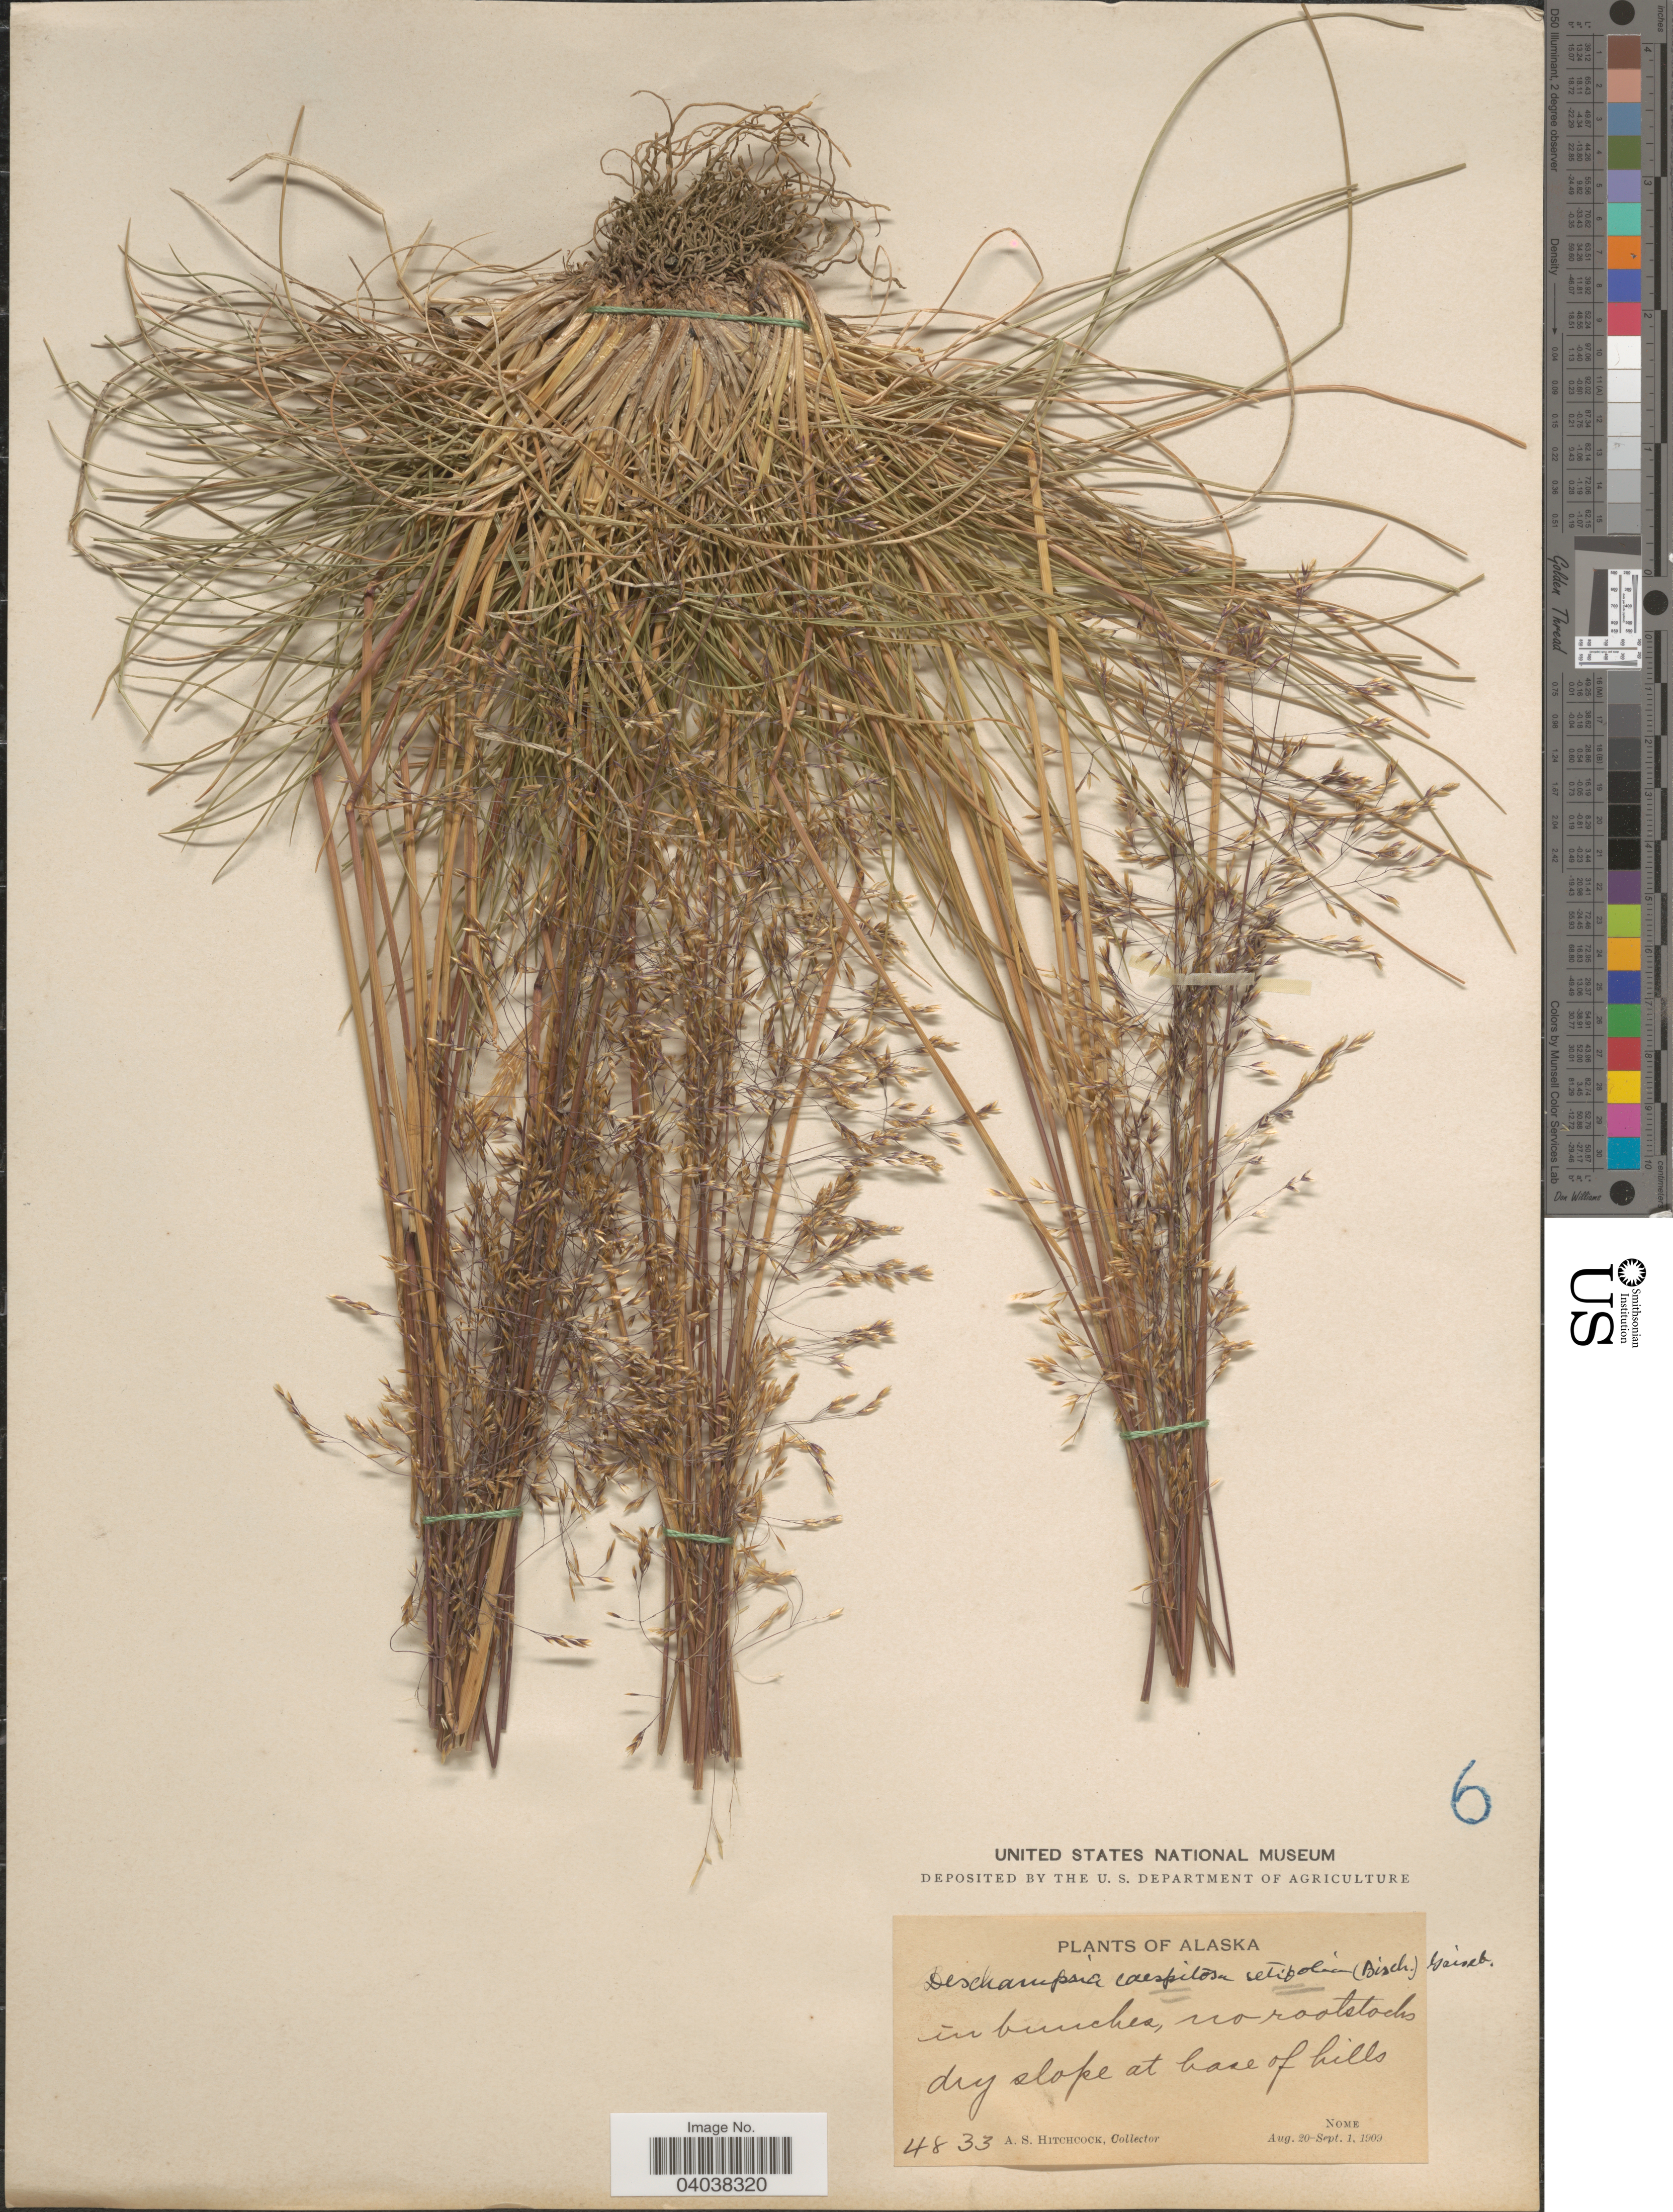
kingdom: Plantae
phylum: Tracheophyta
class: Liliopsida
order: Poales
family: Poaceae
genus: Deschampsia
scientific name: Deschampsia cespitosa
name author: (L.) P. Beauv.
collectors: A. S. Hitchcock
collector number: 4833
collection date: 1909-08-20/1909-09-01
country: United States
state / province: Alaska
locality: Nome.